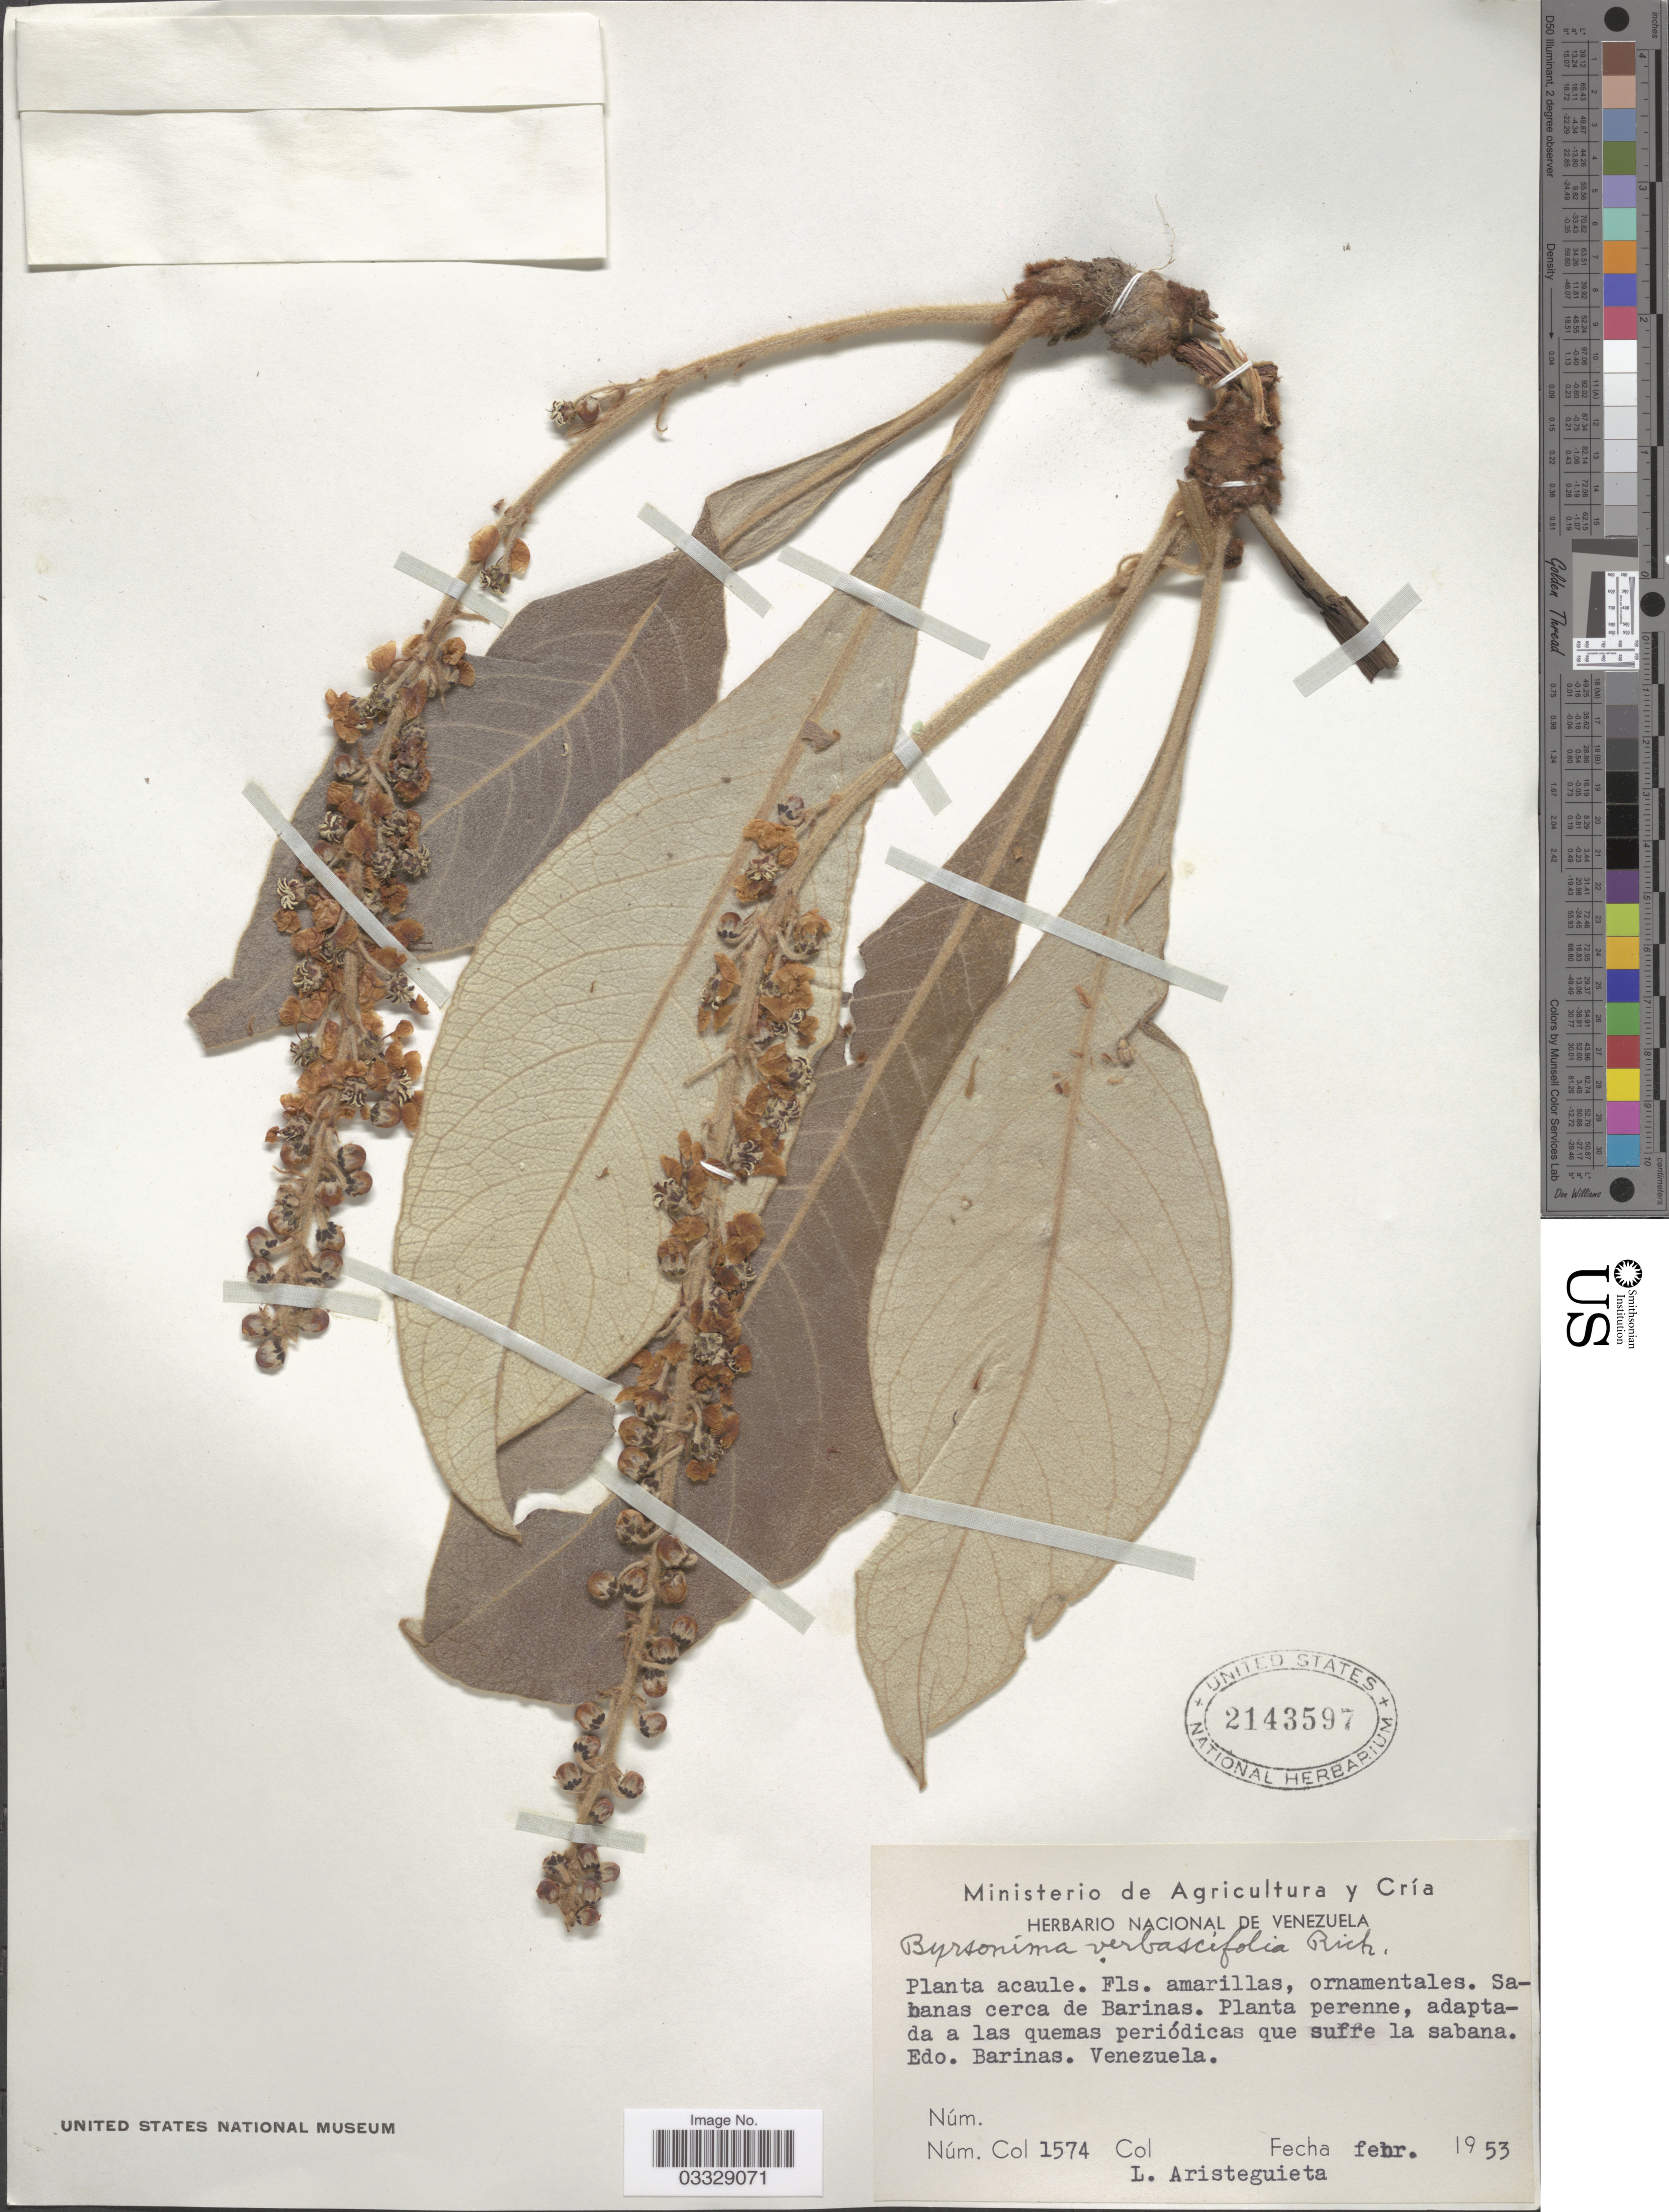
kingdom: Plantae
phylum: Tracheophyta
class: Magnoliopsida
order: Malpighiales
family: Malpighiaceae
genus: Byrsonima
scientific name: Byrsonima verbascifolia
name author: (L.) DC.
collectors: L. Aristeguieta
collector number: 1574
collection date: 1953-02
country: Venezuela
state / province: Barinas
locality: Sabanas cerca de Barinas.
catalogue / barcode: US 2143597